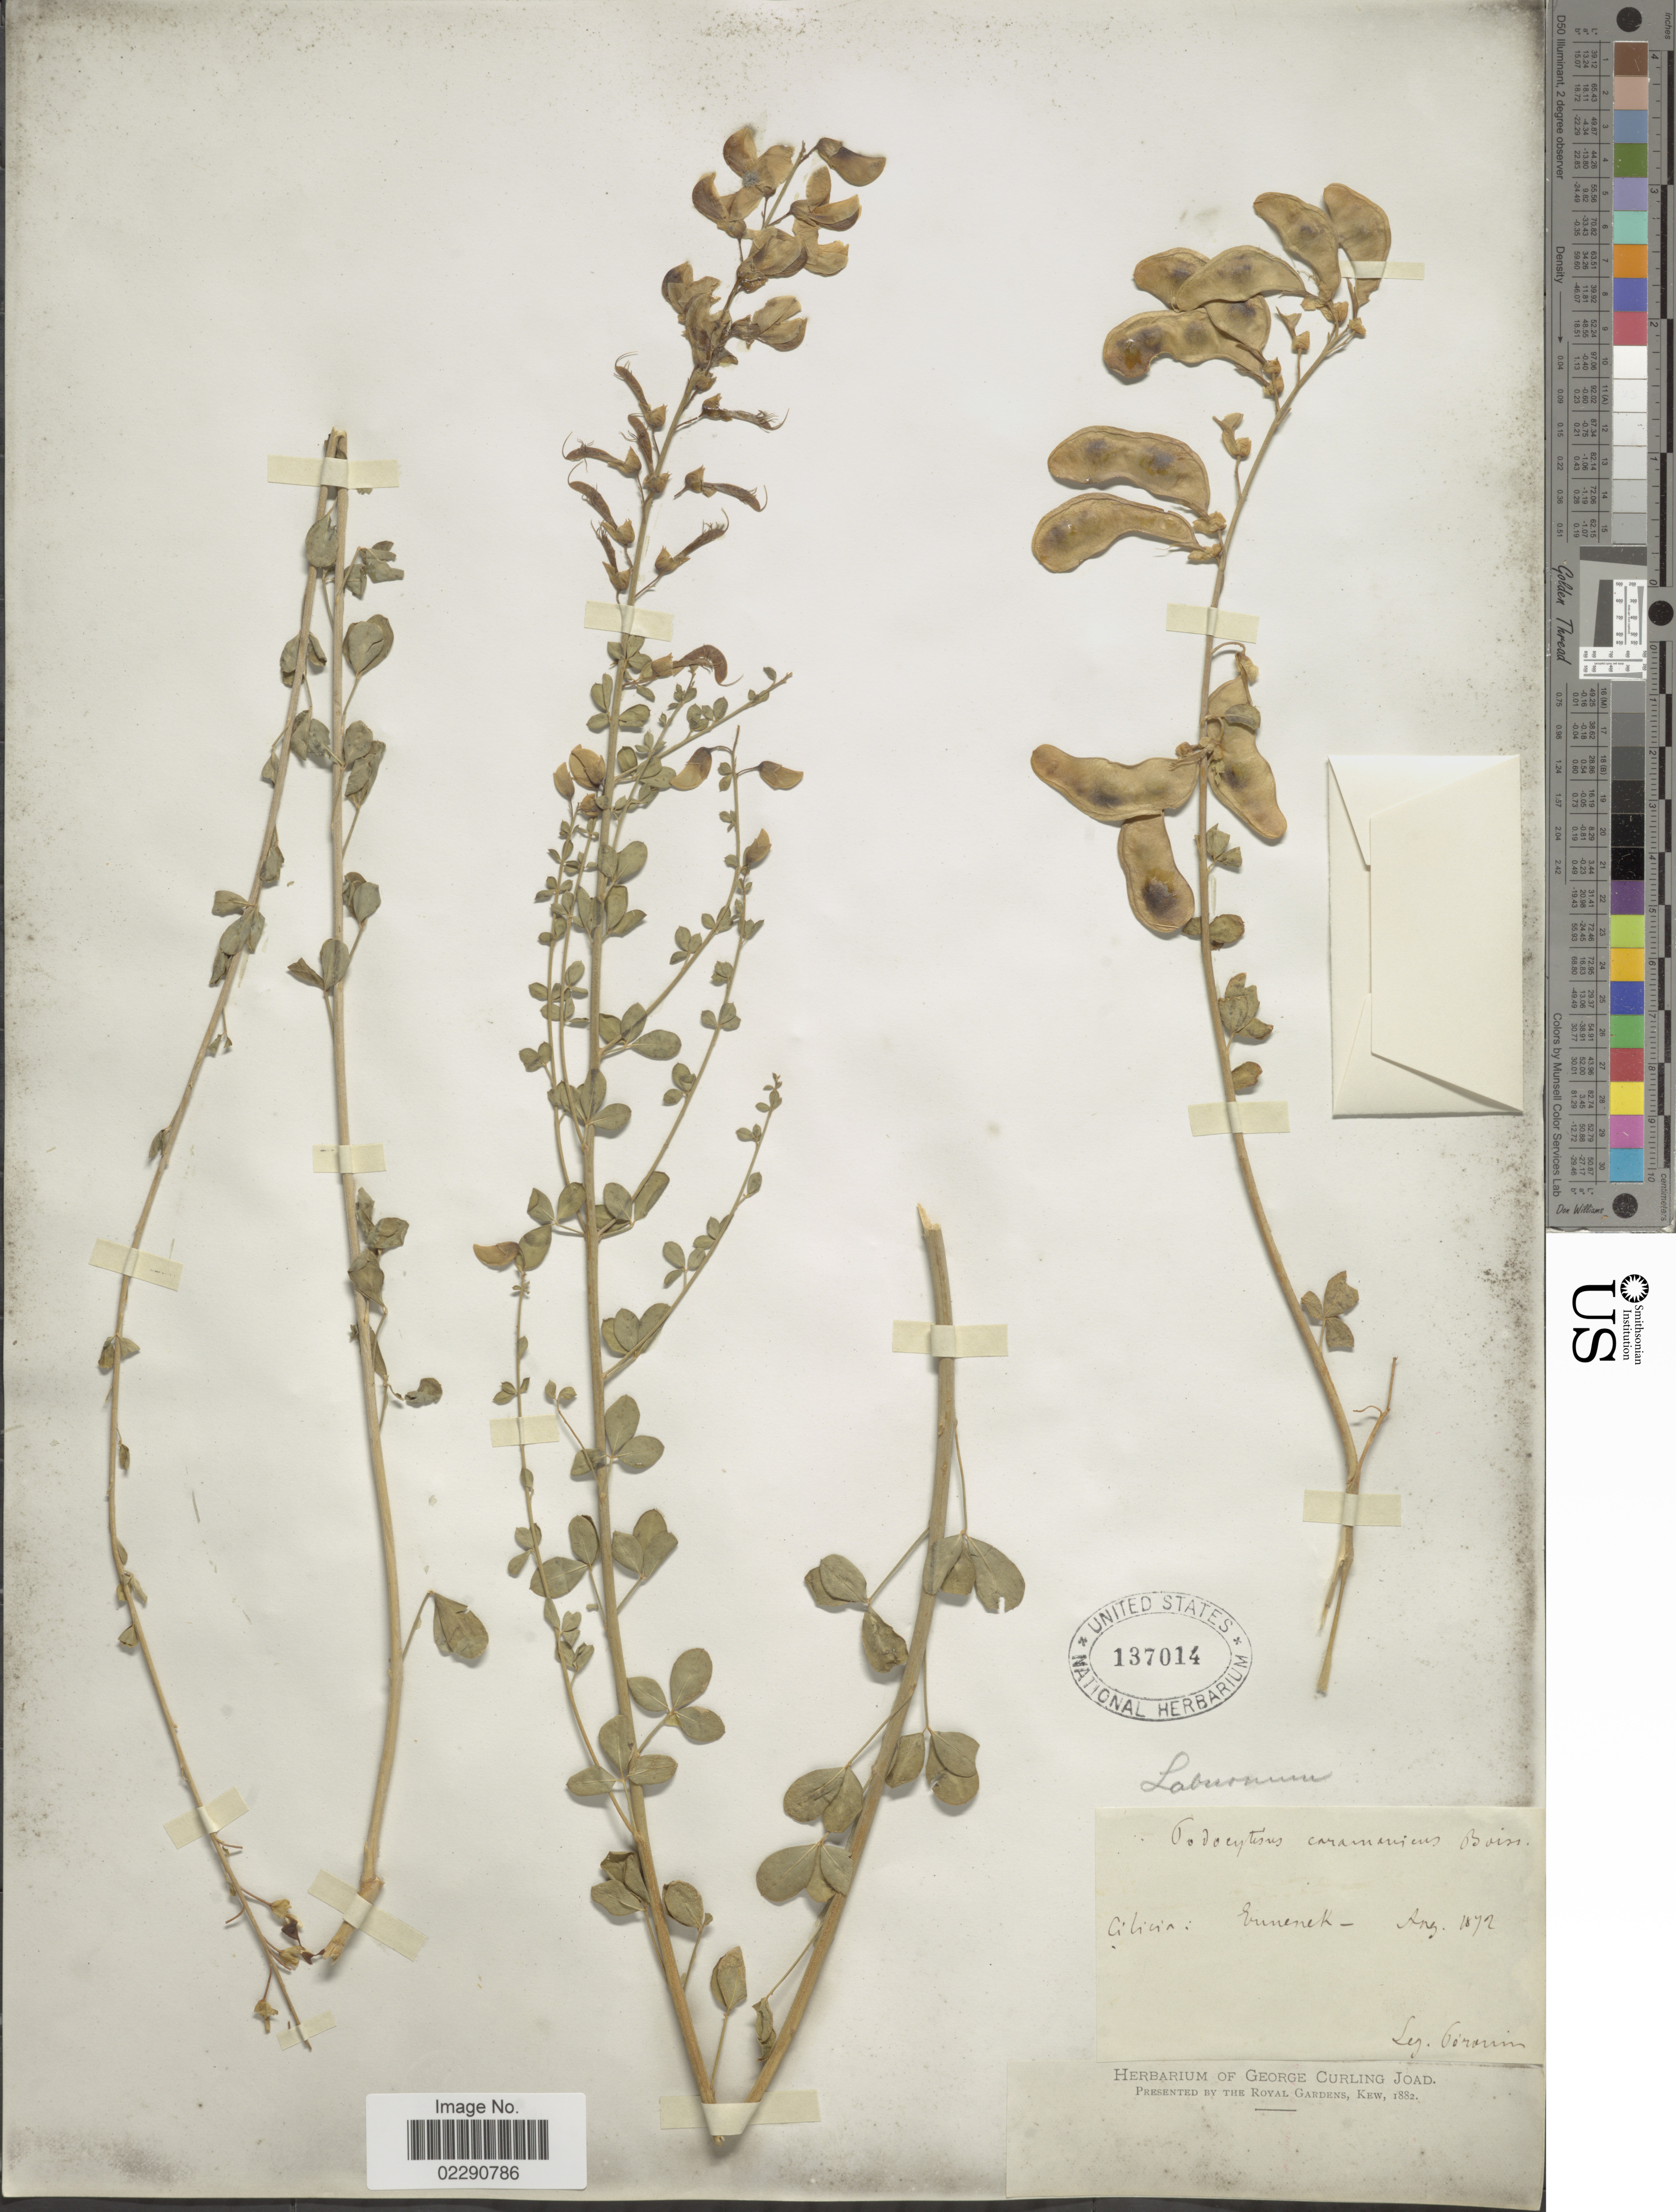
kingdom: Plantae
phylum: Tracheophyta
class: Magnoliopsida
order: Fabales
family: Fabaceae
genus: Podocytisus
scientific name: Podocytisus caramanicus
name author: Boiss. & Heldr.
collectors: Peronin, --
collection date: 1872-08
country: Turkey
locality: Cilicia, Eunenek [interpreted]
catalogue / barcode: US 137014